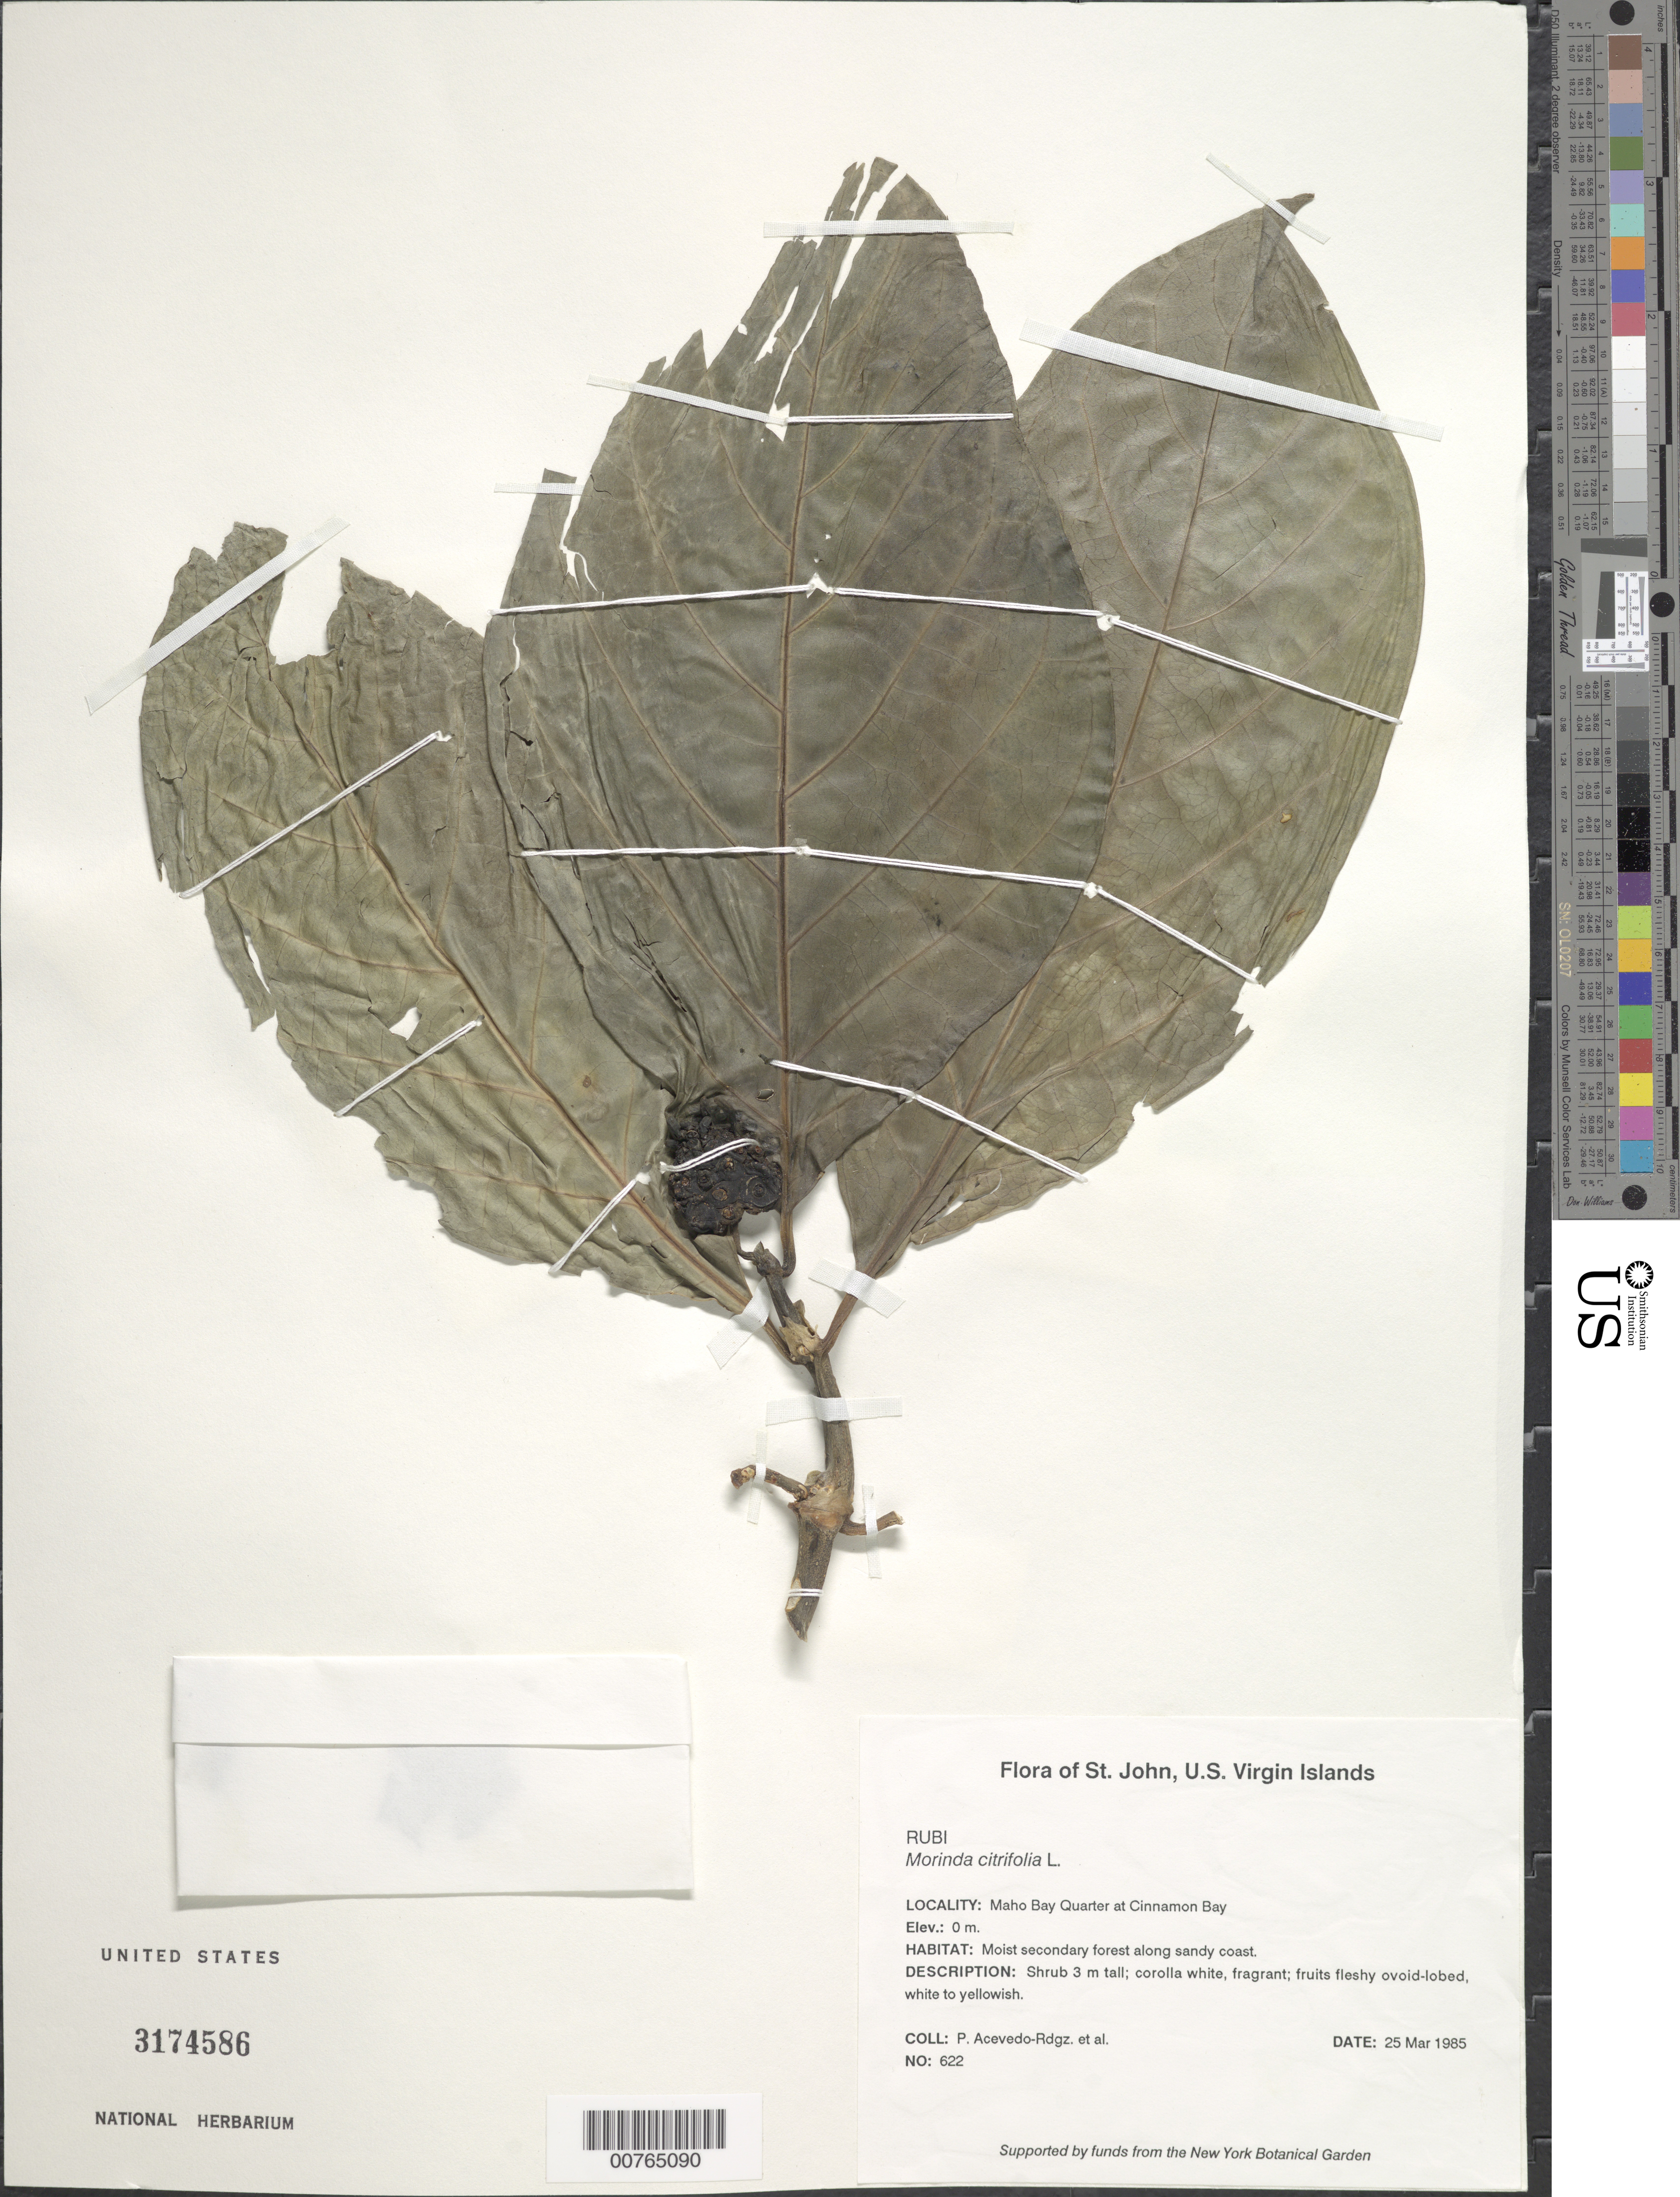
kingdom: Plantae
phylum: Tracheophyta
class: Magnoliopsida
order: Gentianales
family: Rubiaceae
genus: Morinda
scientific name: Morinda citrifolia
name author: L.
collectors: P. Acevedo-Rodr., R. O. Woodbury, G. T. Prance, J. Earhart & J. Matuzak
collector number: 622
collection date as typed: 25 Mar 1985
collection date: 1985-03-25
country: U.S. Virgin Islands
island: St. John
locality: Cinnamon Bay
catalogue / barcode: US 3174586